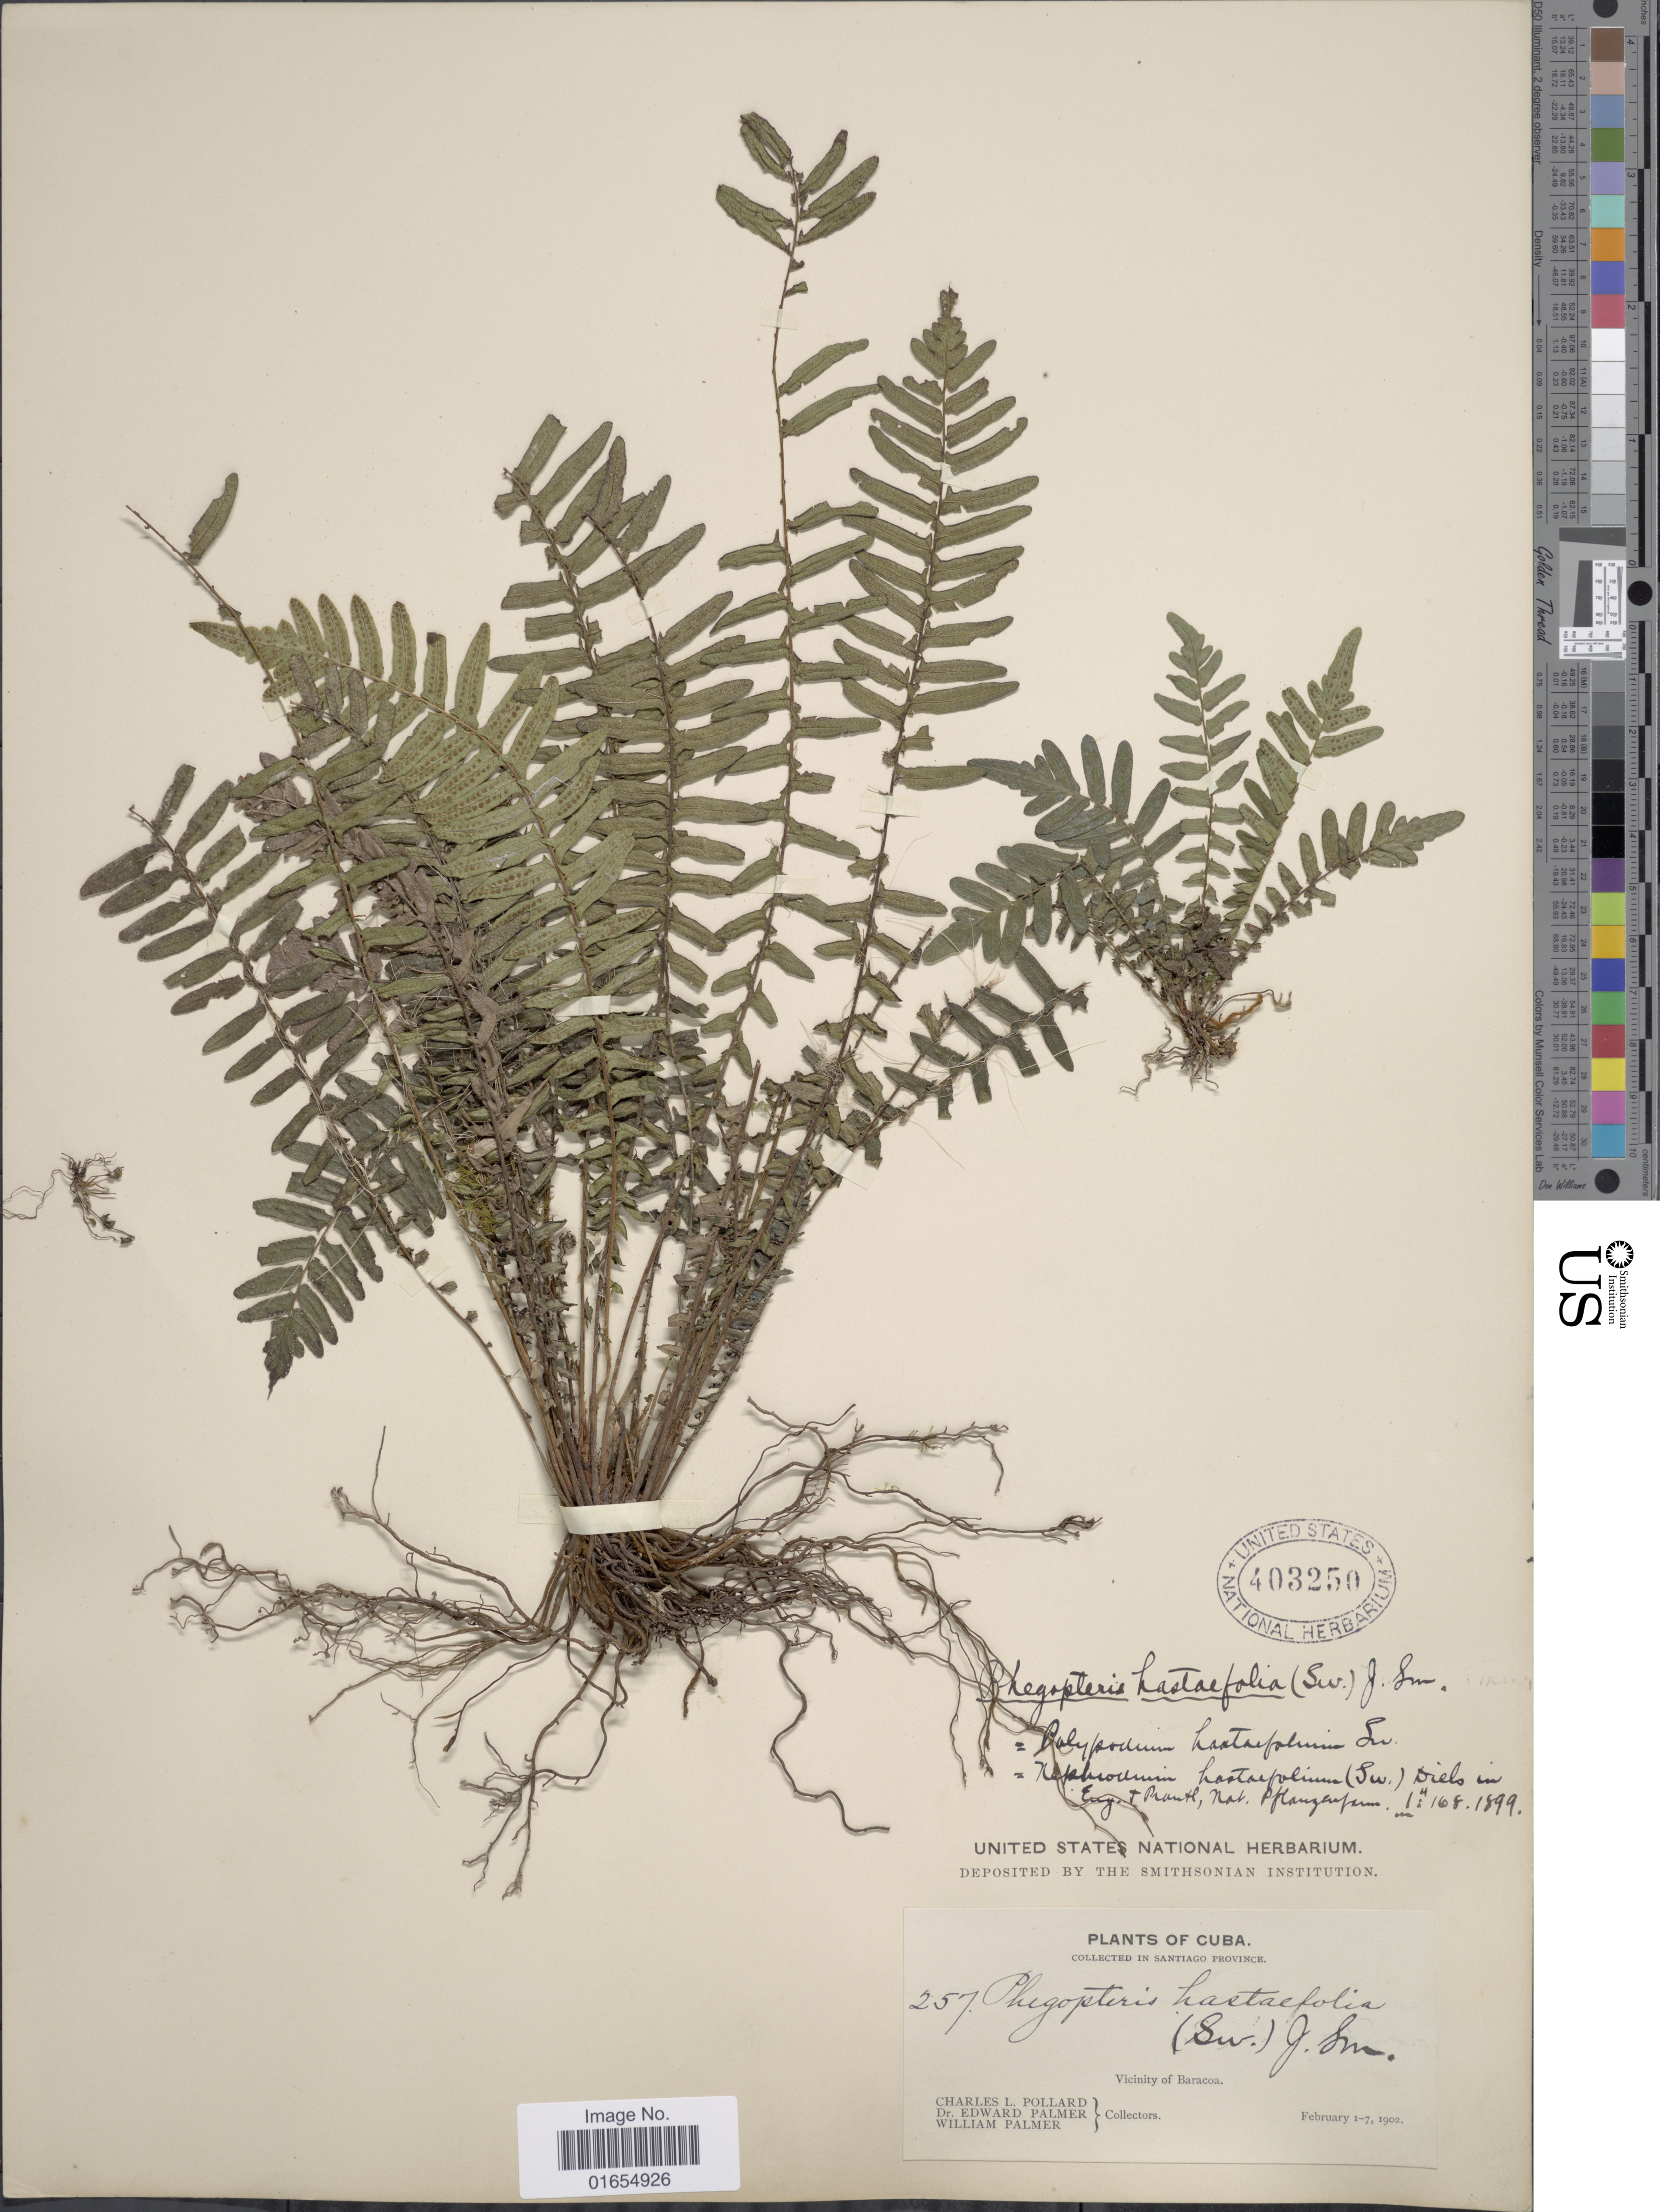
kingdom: Plantae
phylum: Tracheophyta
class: Polypodiopsida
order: Polypodiales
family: Thelypteridaceae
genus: Goniopteris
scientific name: Goniopteris sagittata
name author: (Sw.) Pic. Serm.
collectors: C. L. Pollard, E. Palmer & W. Palmer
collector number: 257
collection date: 1902-02-01/1902-02-07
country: Cuba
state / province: Santiago de Cuba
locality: Vicinity of Baracoa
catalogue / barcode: US 403250